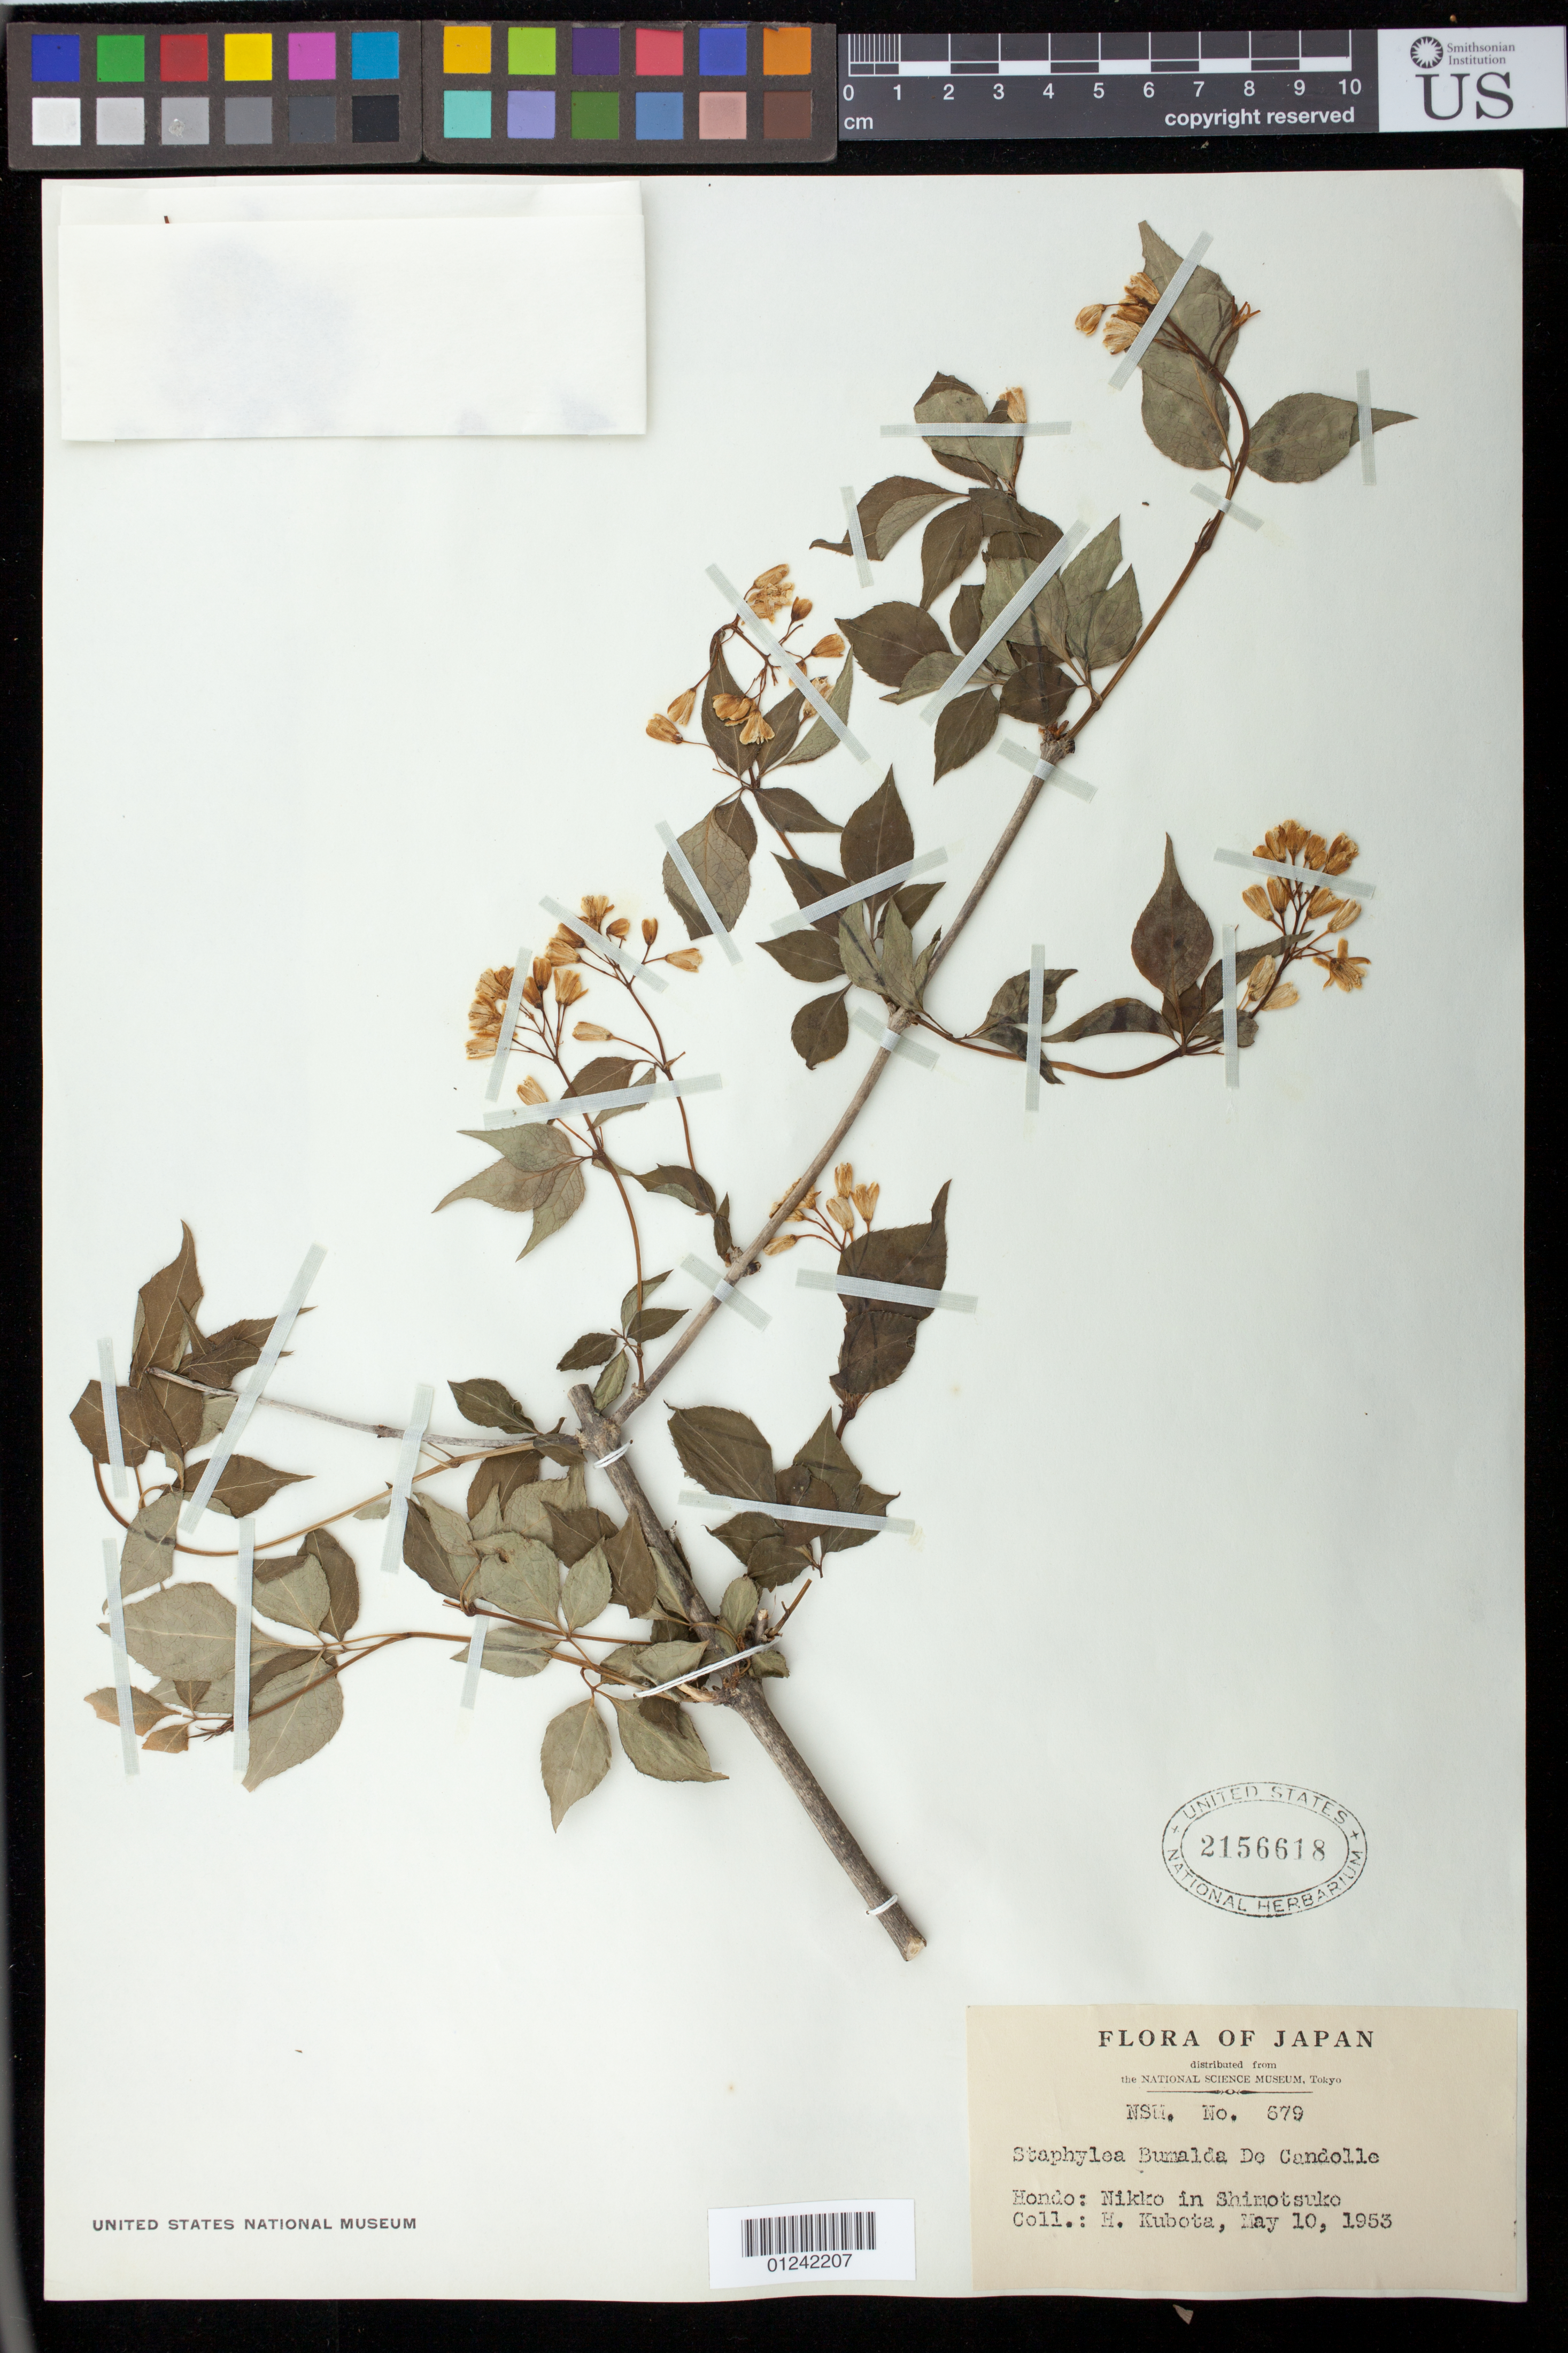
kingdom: Plantae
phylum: Tracheophyta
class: Magnoliopsida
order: Crossosomatales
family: Staphyleaceae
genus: Staphylea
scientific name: Staphylea bumalda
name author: DC.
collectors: H. Kubota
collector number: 679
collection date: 1953-05-10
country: Japan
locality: Hondo: Nikko in Shimotsuko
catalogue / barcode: US 2156618